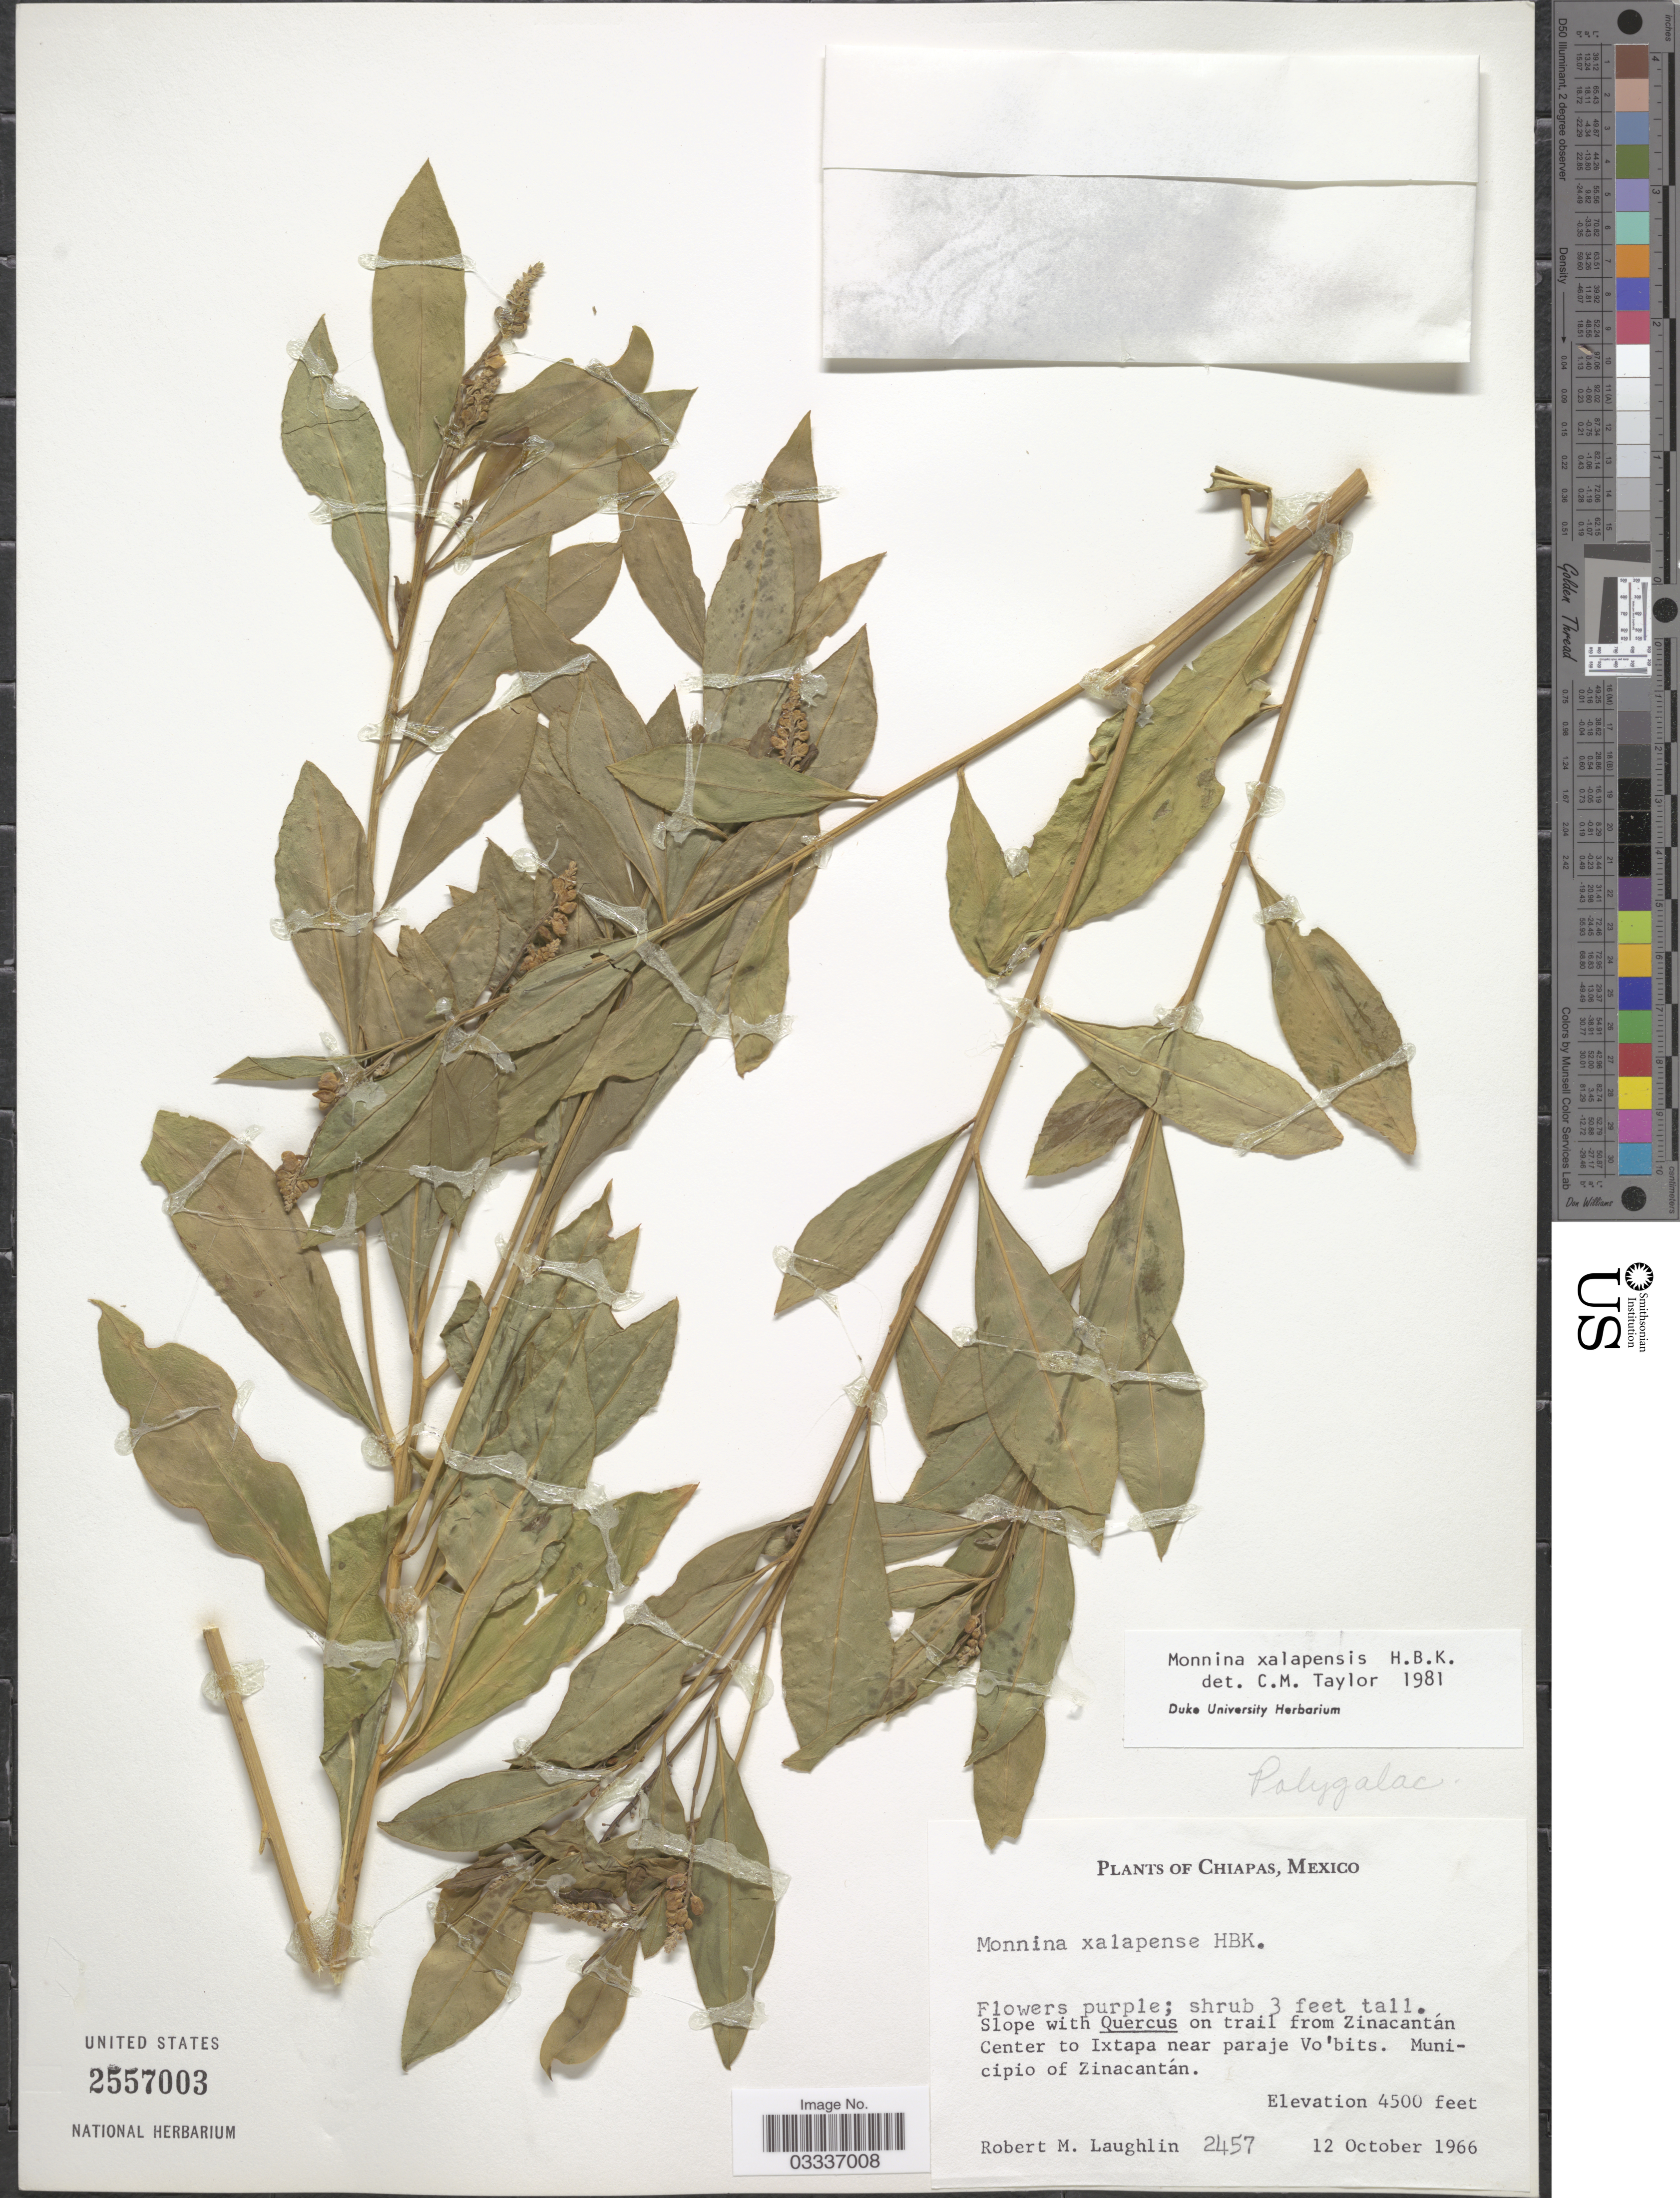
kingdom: Plantae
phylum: Tracheophyta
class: Magnoliopsida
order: Fabales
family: Polygalaceae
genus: Monnina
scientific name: Monnina xalapensis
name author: Kunth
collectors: R. M. Laughlin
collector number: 2457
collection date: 1966-10-12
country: Mexico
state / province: Chiapas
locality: On trail from Zinacantán Center to Ixtapa near paraje Vo'bits. Municipio of Zinacantán.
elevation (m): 1372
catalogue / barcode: US 2557003